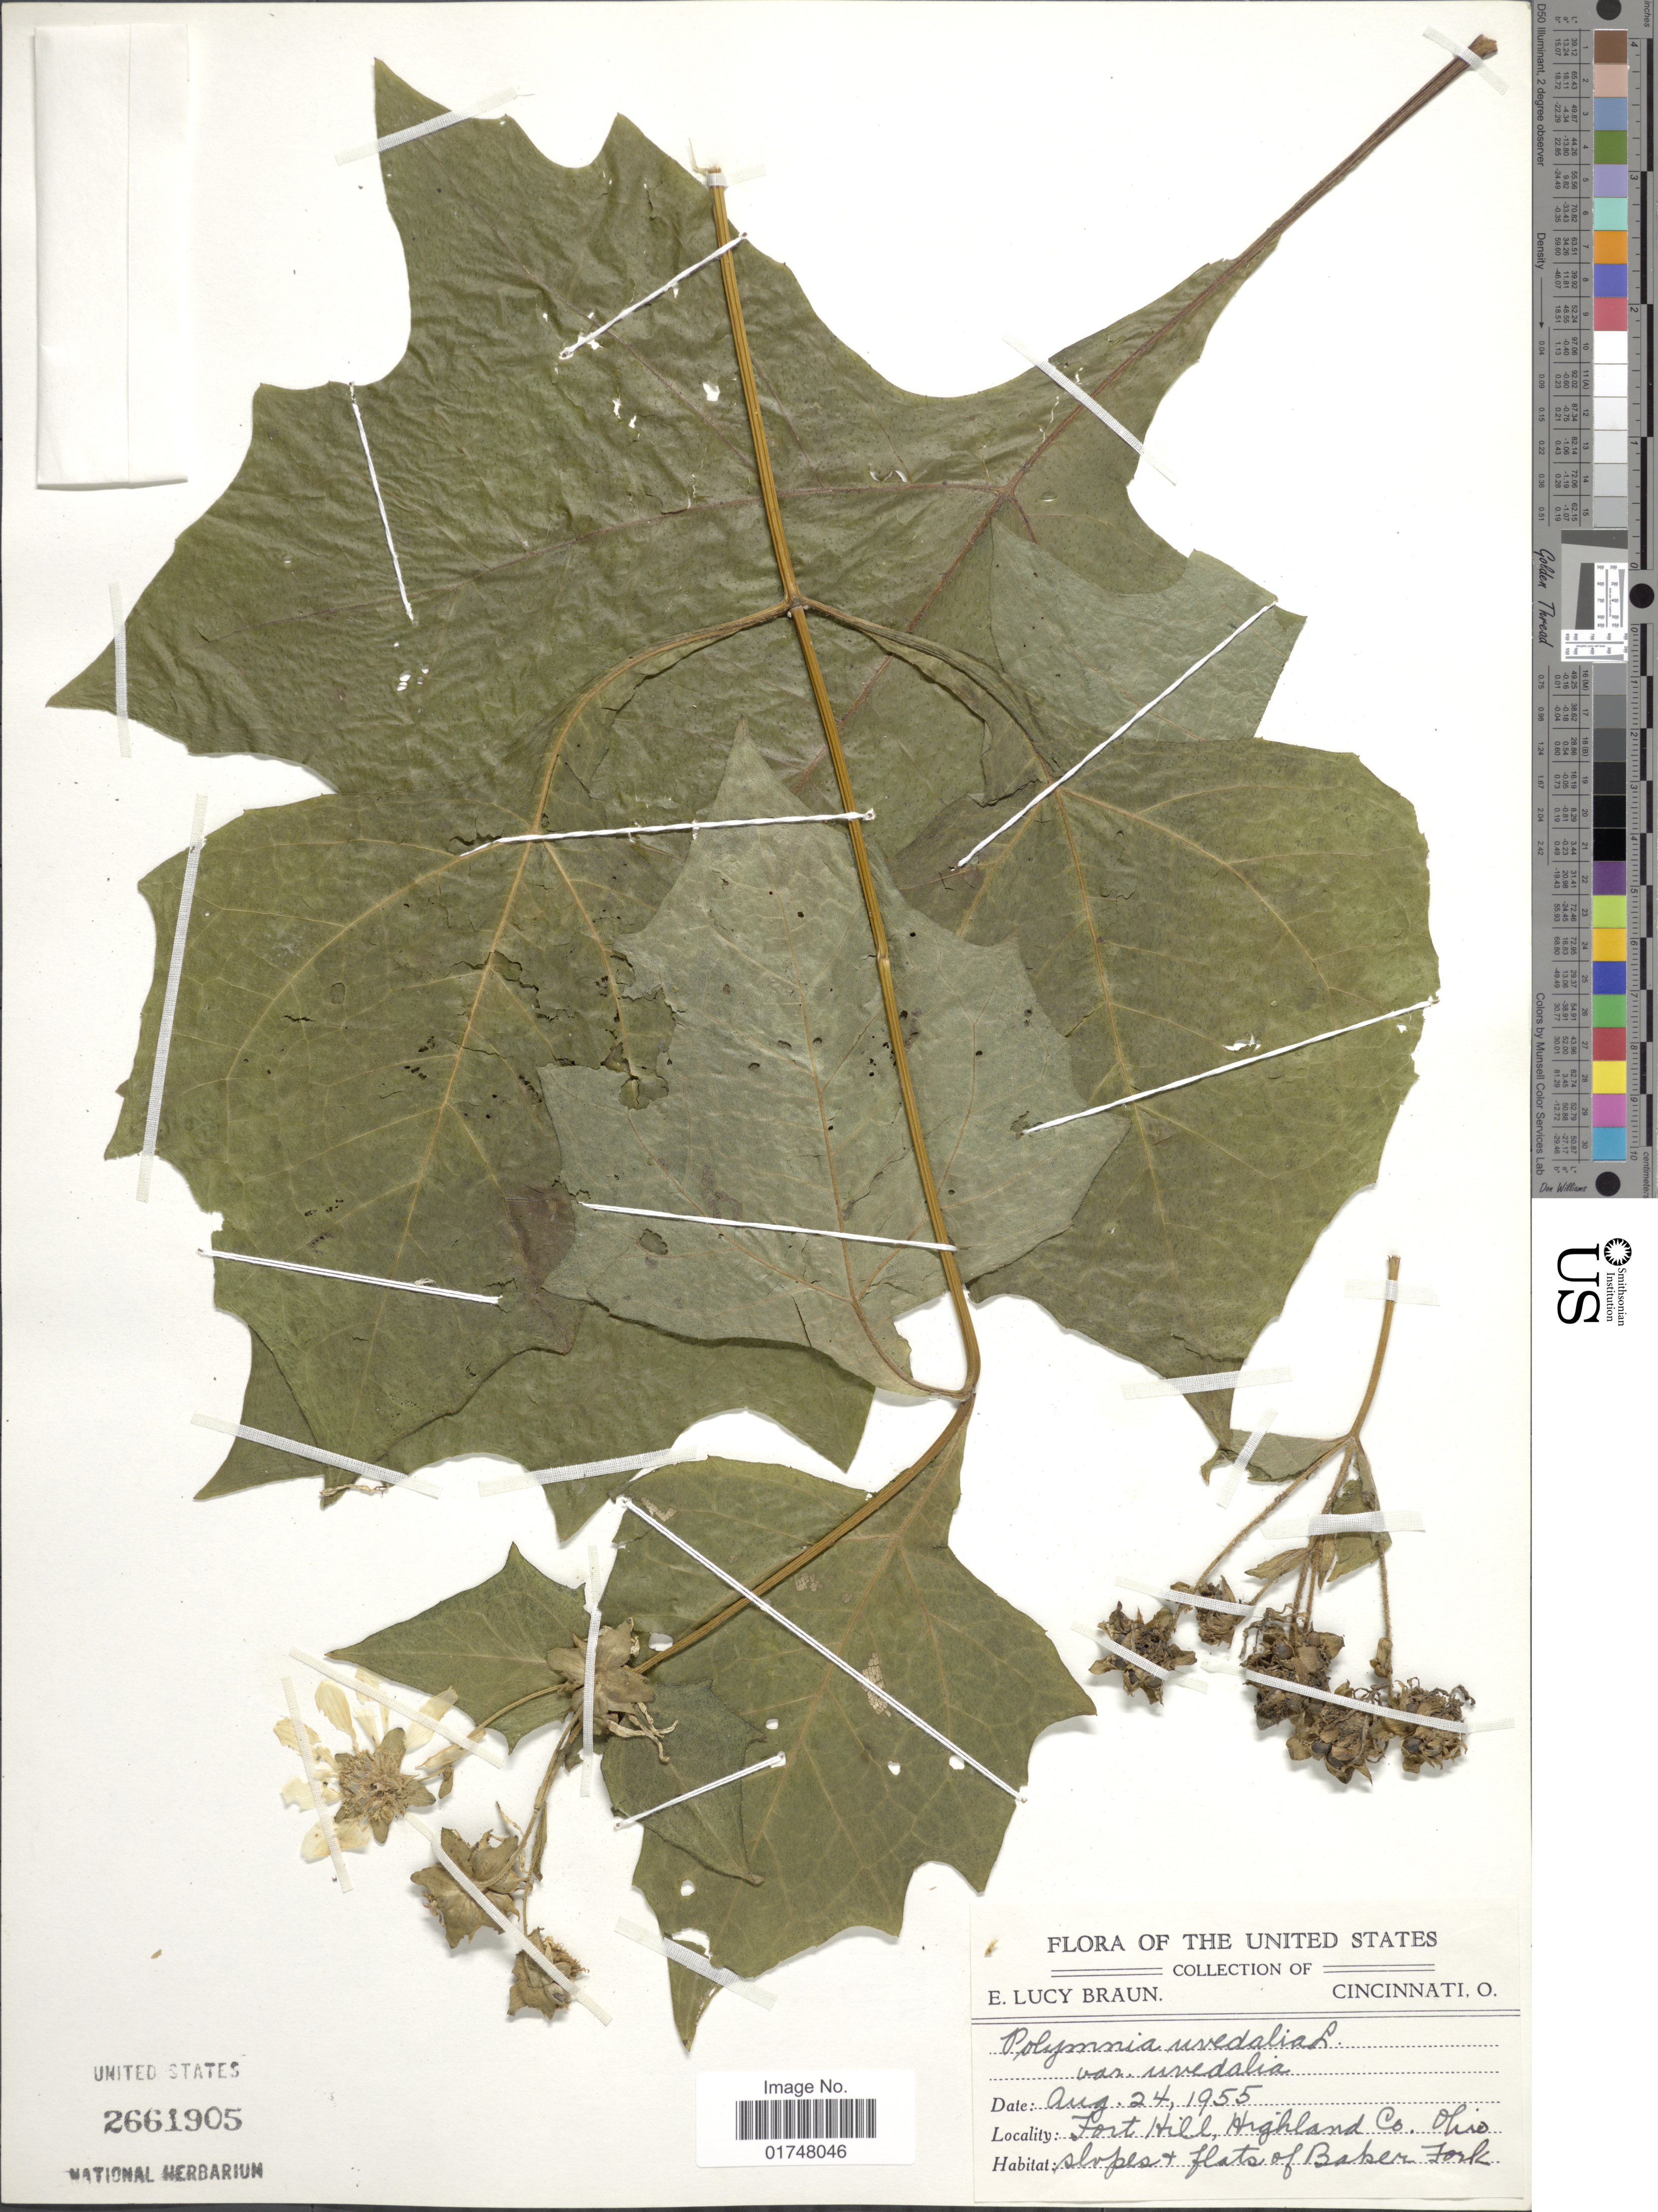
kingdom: Plantae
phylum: Tracheophyta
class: Magnoliopsida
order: Asterales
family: Asteraceae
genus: Smallanthus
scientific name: Smallanthus uvedalia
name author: (L.) Mack. ex Mack.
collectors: E. L. Braun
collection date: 1955-08-24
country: United States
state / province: Ohio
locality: Fort Hill, Highland Co.; slopes & flats of Baber Fork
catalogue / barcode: US 2661905